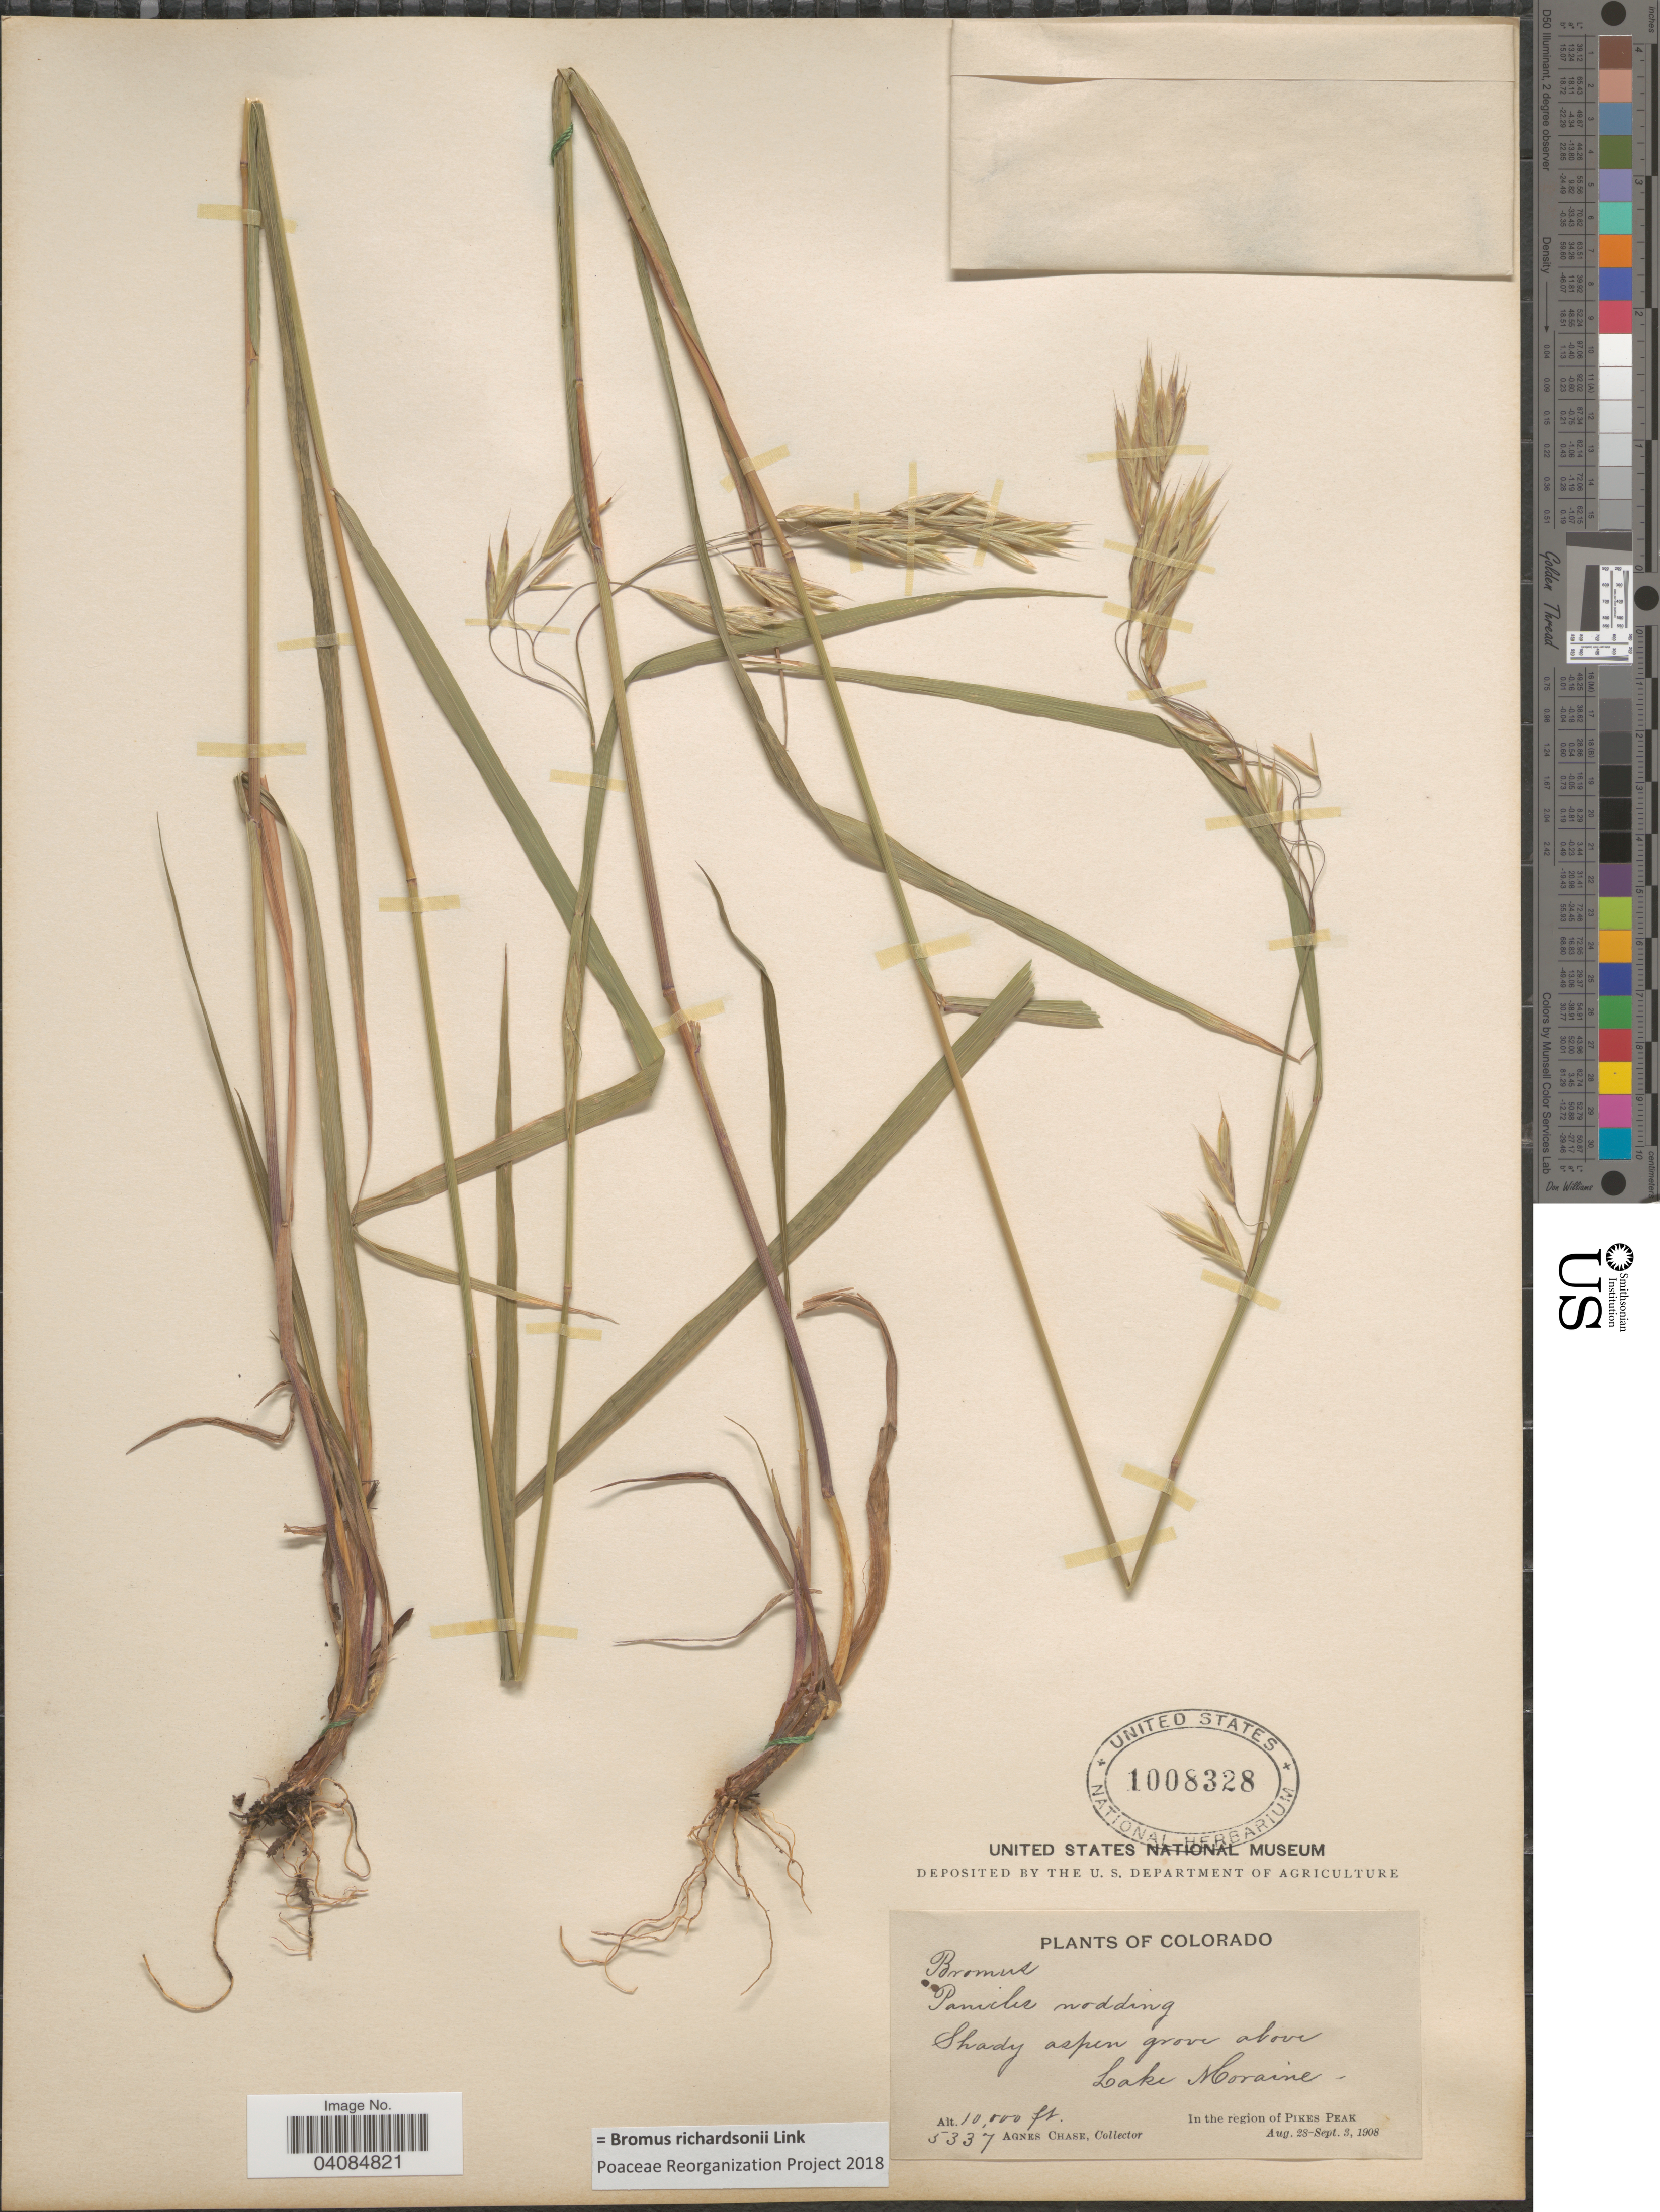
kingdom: Plantae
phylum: Tracheophyta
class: Liliopsida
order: Poales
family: Poaceae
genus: Bromus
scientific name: Bromus richardsonii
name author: Link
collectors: A. Chase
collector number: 5337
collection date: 1908-08-28/1908-09-03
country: United States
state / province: Colorado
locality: Shady aspen grove above Lake Moraine. In the region of Pikes Peak.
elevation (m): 3048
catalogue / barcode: US 1008328